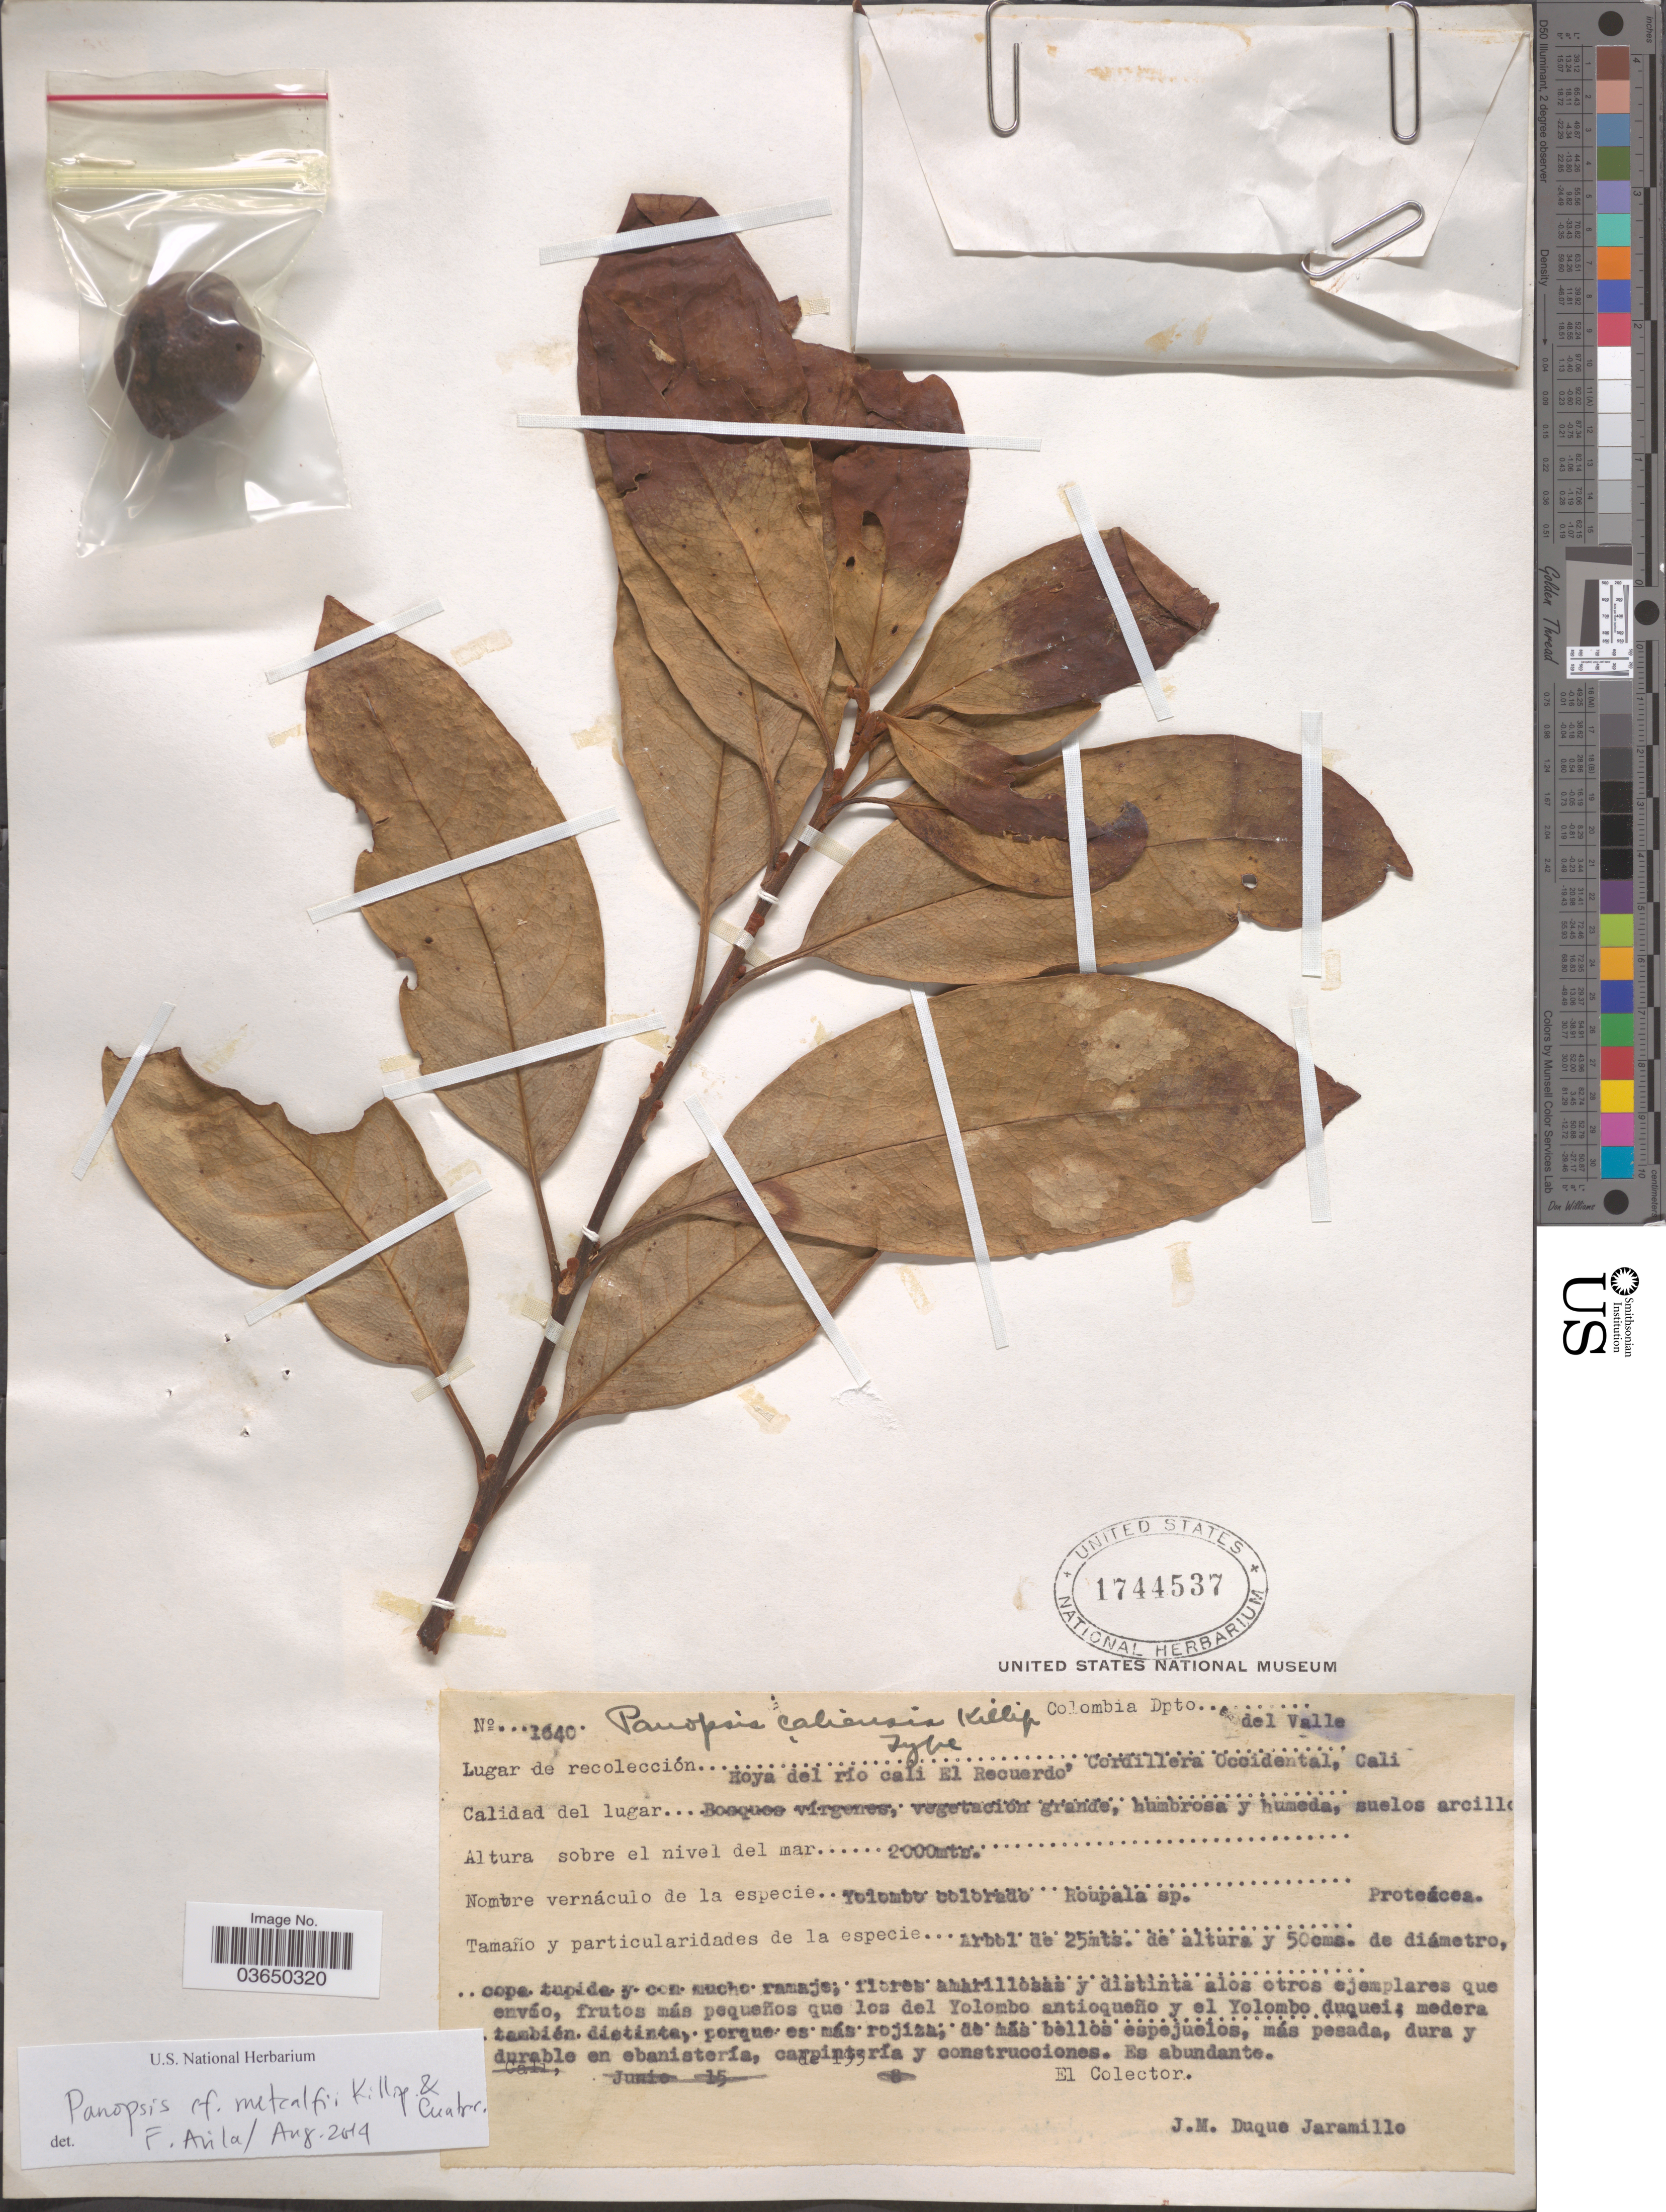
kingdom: Plantae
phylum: Tracheophyta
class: Magnoliopsida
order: Proteales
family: Proteaceae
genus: Panopsis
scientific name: Panopsis metcalfii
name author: Killip & Cuatrec.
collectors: J. M. Duque Jaramillo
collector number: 1640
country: Colombia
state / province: Valle del Cauca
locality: Dpto. del Valle. Hoya del río cali El Recuerdo, Cordillera Occidental, Cali.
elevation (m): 2000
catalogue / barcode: US 1744537